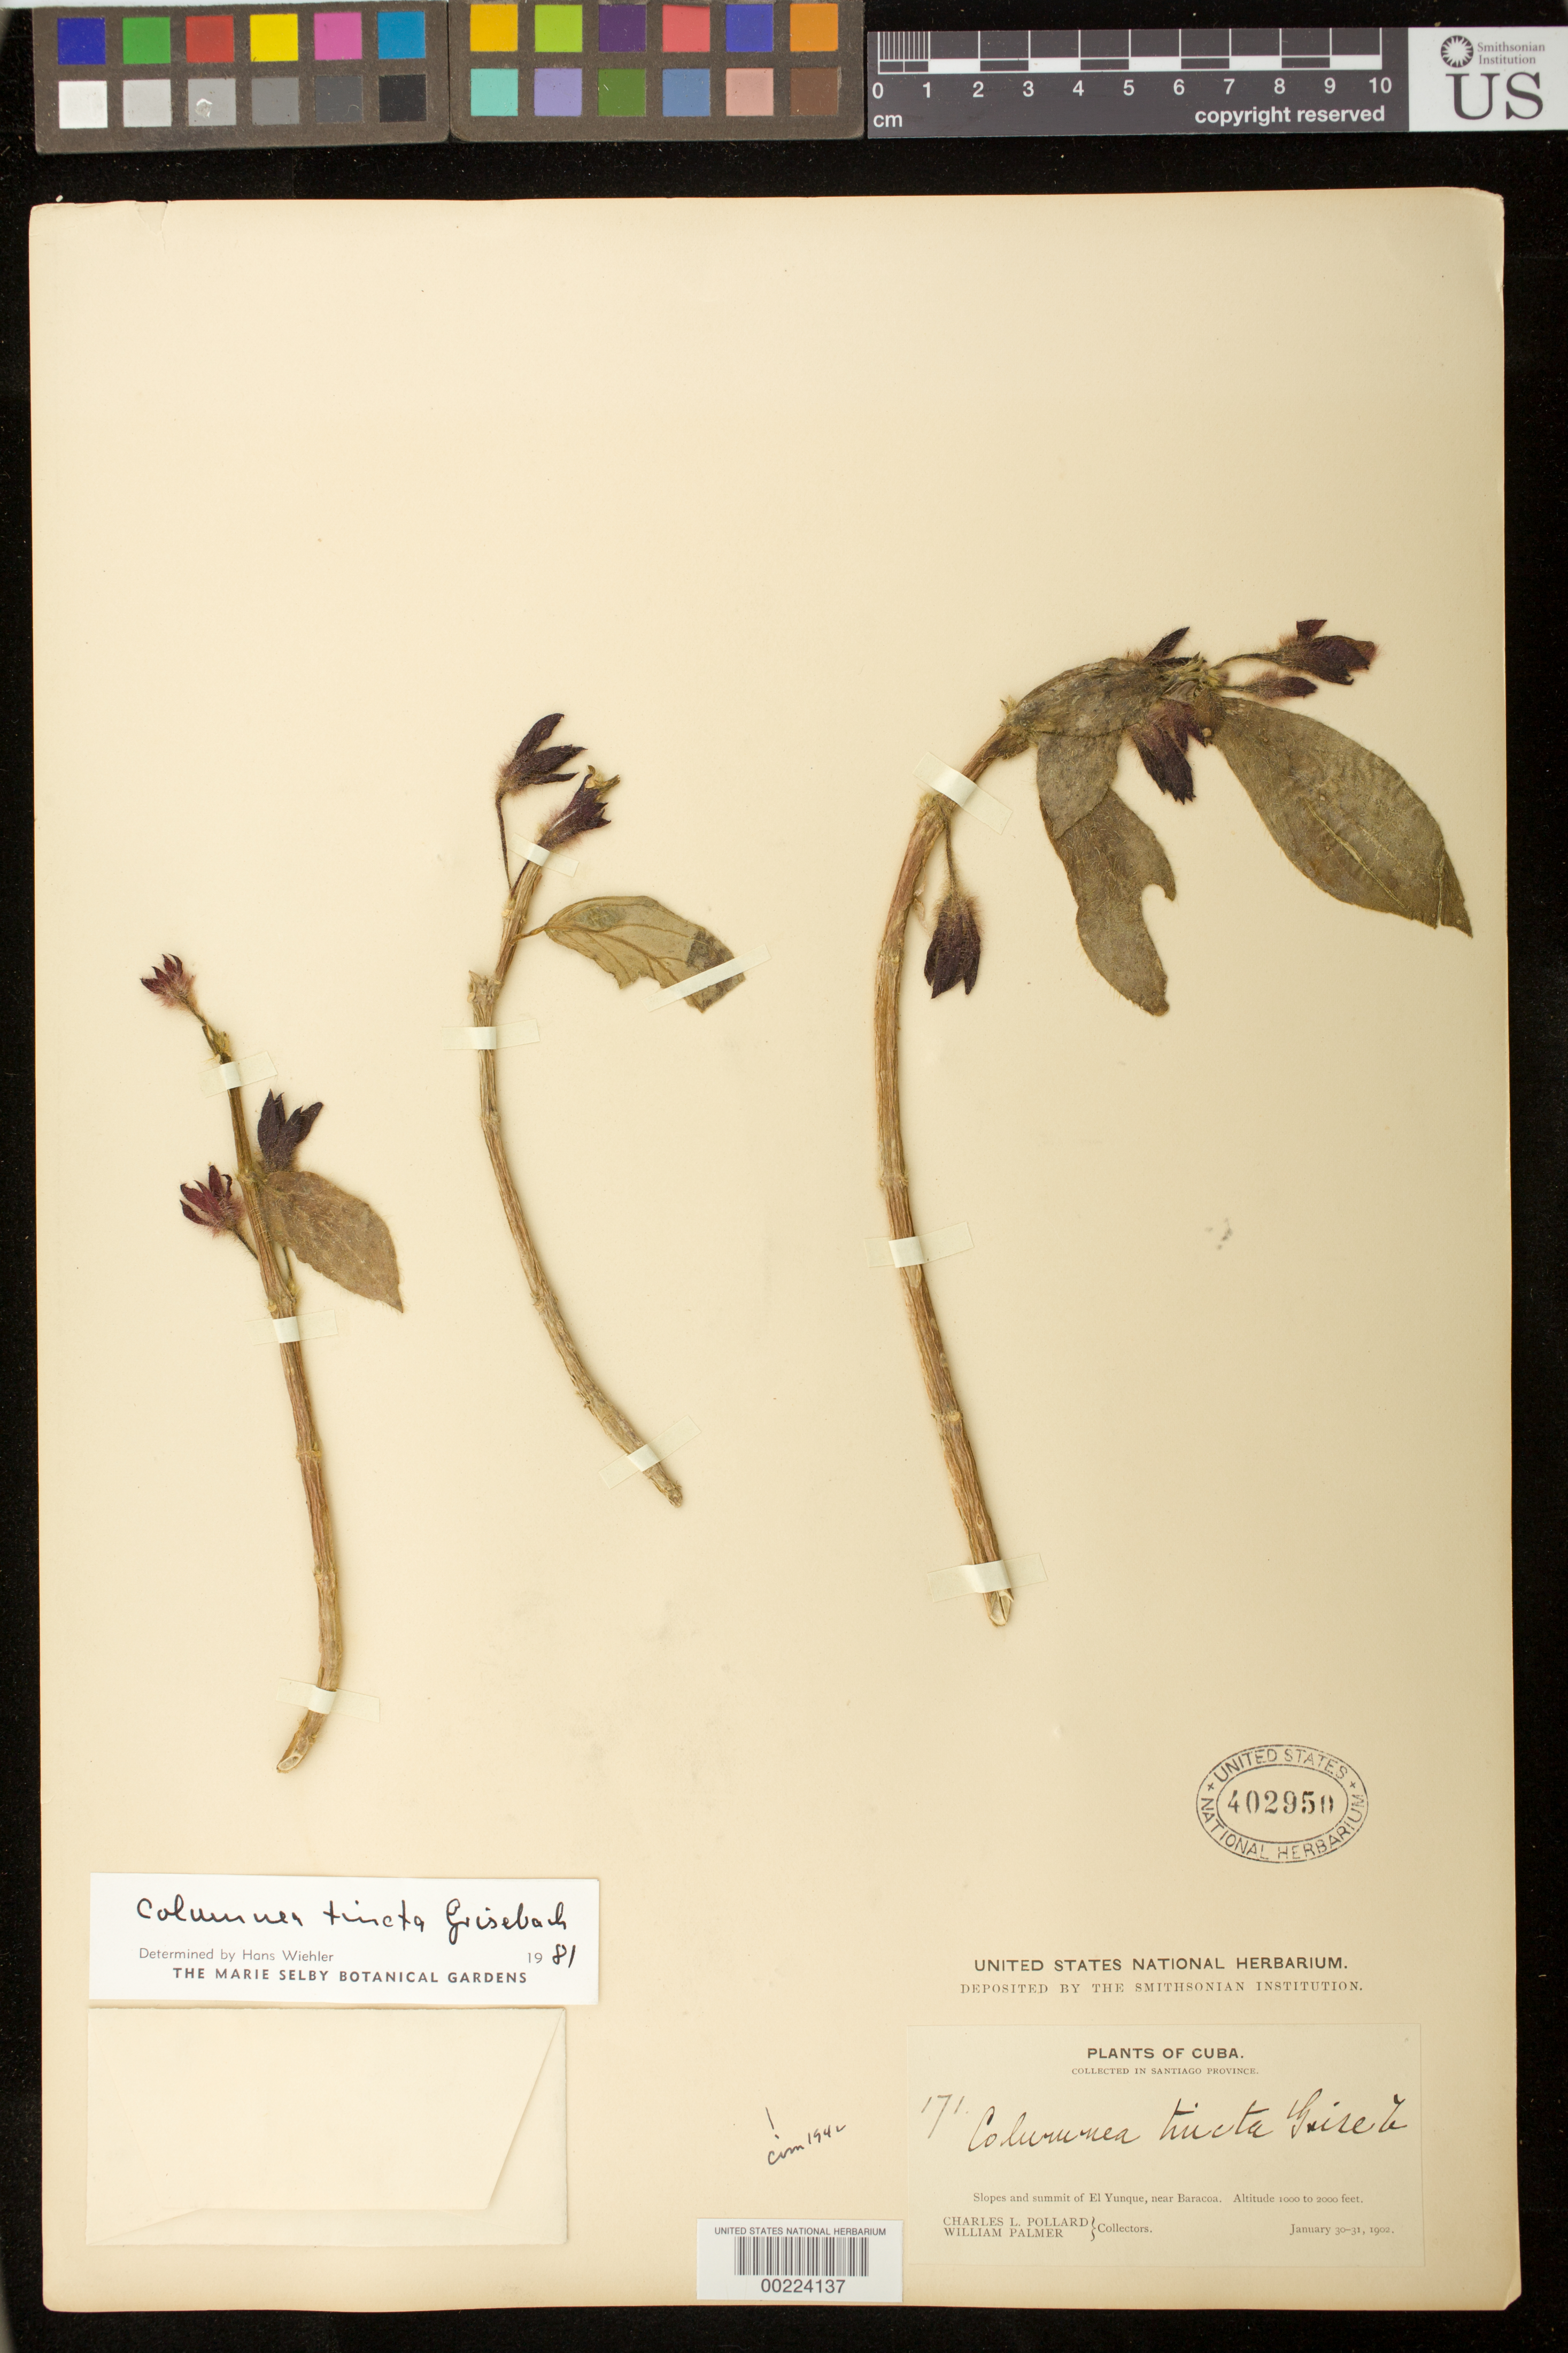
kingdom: Plantae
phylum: Tracheophyta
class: Magnoliopsida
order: Lamiales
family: Gesneriaceae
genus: Columnea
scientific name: Columnea tincta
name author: Griseb.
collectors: C. L. Pollard & W. Palmer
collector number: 171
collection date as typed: Jan 1902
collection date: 1902-01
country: Cuba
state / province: Oriente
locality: Santiago Prov, slopes and summit of El Yunque, near Baracoa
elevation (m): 305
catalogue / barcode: US 402950